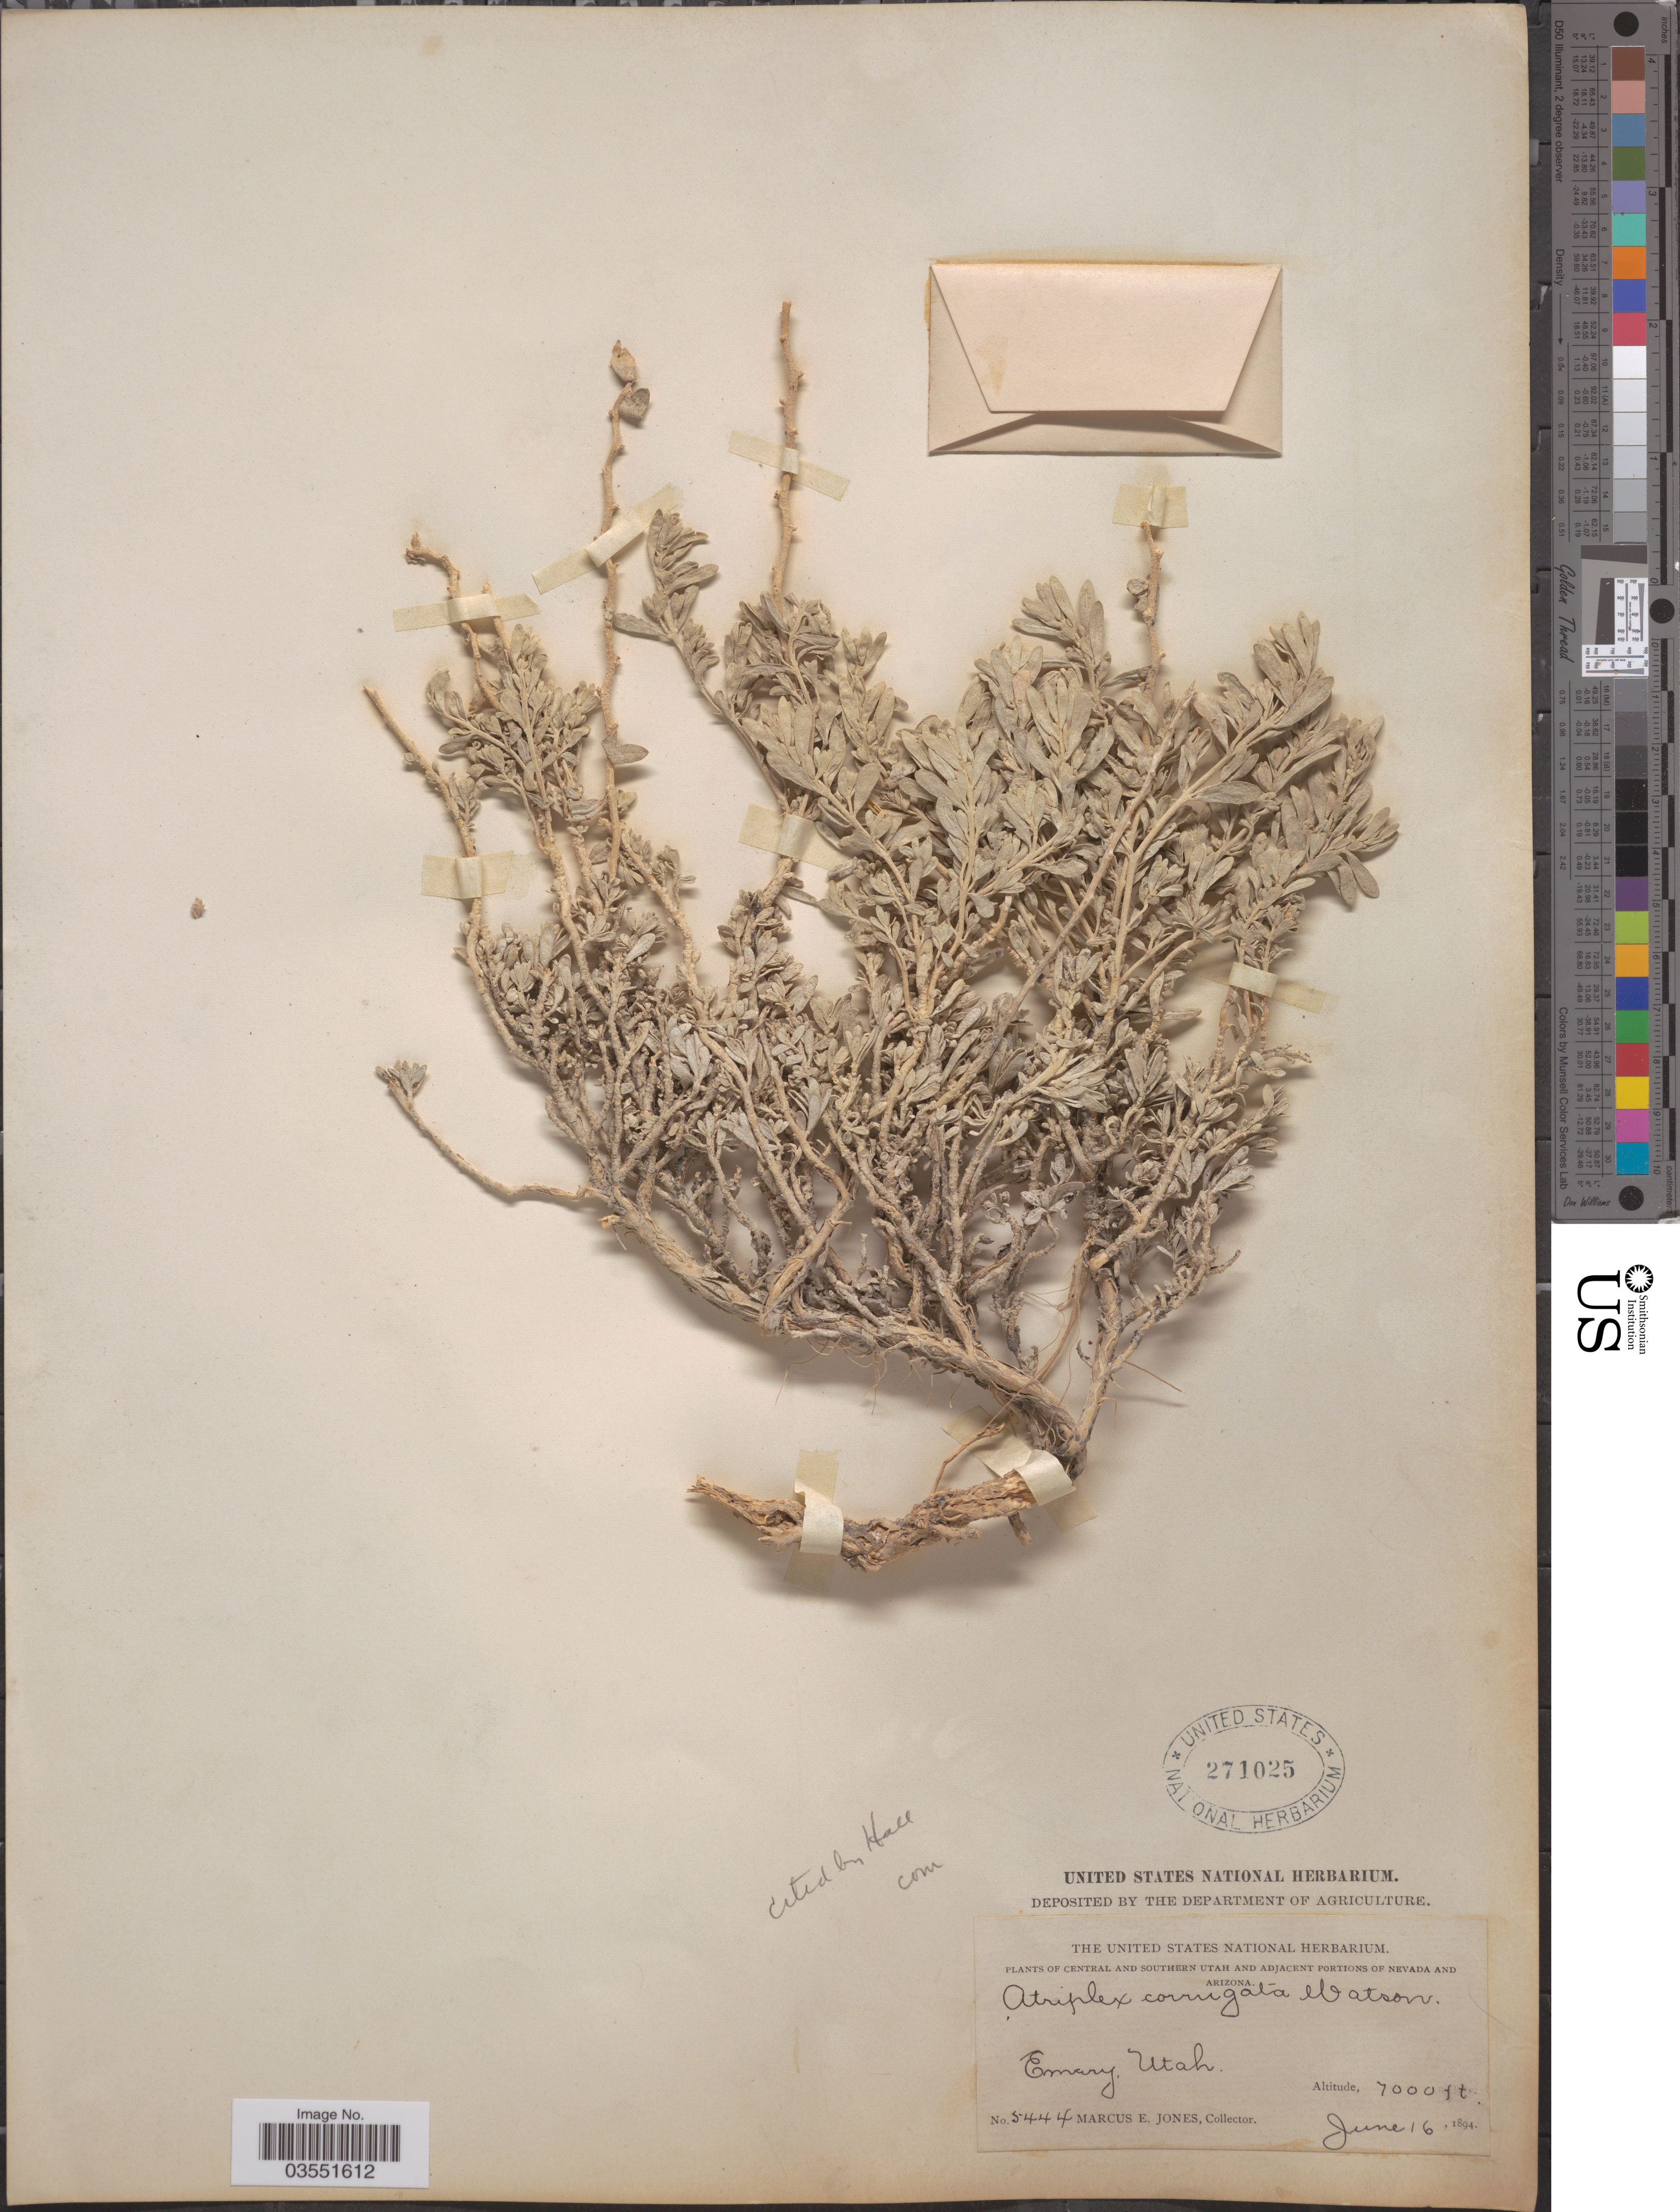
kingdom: Plantae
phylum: Tracheophyta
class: Magnoliopsida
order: Caryophyllales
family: Amaranthaceae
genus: Atriplex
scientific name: Atriplex corrugata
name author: S. Watson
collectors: M. E. Jones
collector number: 5444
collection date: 1894-06-16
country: United States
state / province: Utah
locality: Central and Southern Utah. Emery.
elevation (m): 2134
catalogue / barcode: US 271025